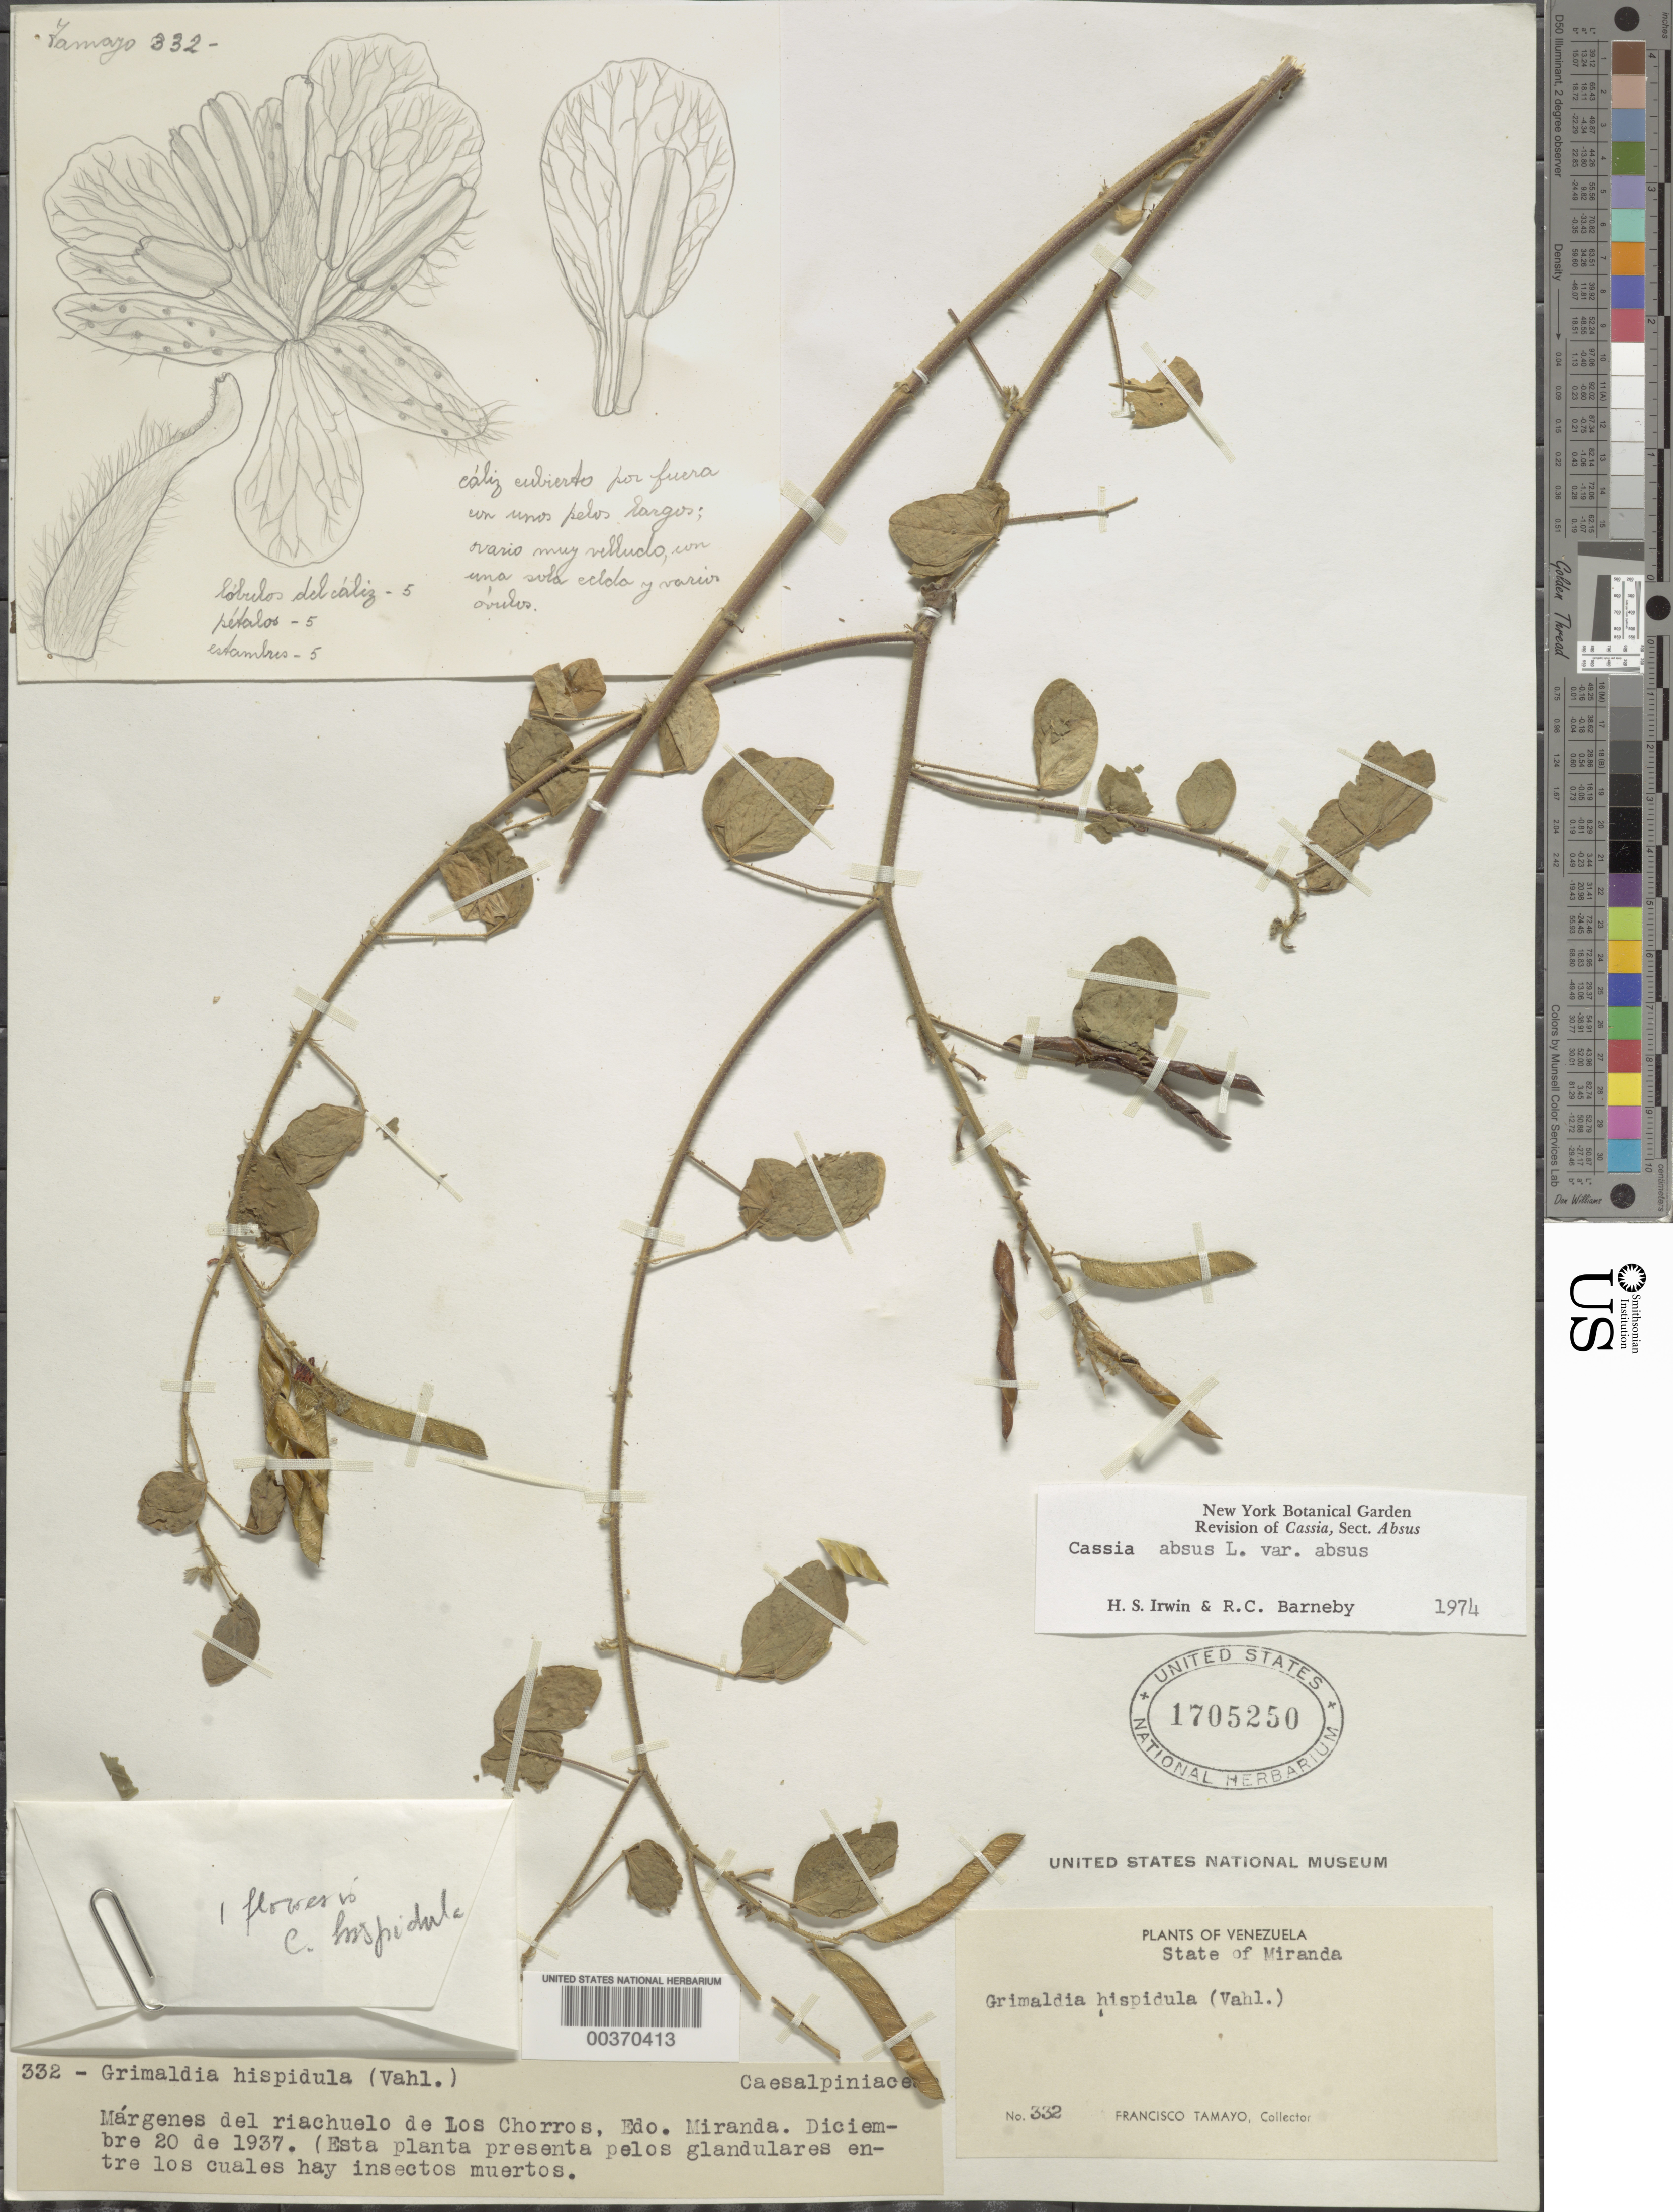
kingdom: Plantae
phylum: Tracheophyta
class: Magnoliopsida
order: Fabales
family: Fabaceae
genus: Chamaecrista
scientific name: Chamaecrista absus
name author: (L.) H.S. Irwin & Barneby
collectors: F. Tamayo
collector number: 332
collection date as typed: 20 Dec 1937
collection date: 1937-12-20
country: Venezuela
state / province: Miranda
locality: Margens del riachuelo de los chorros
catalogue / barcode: US 1705250